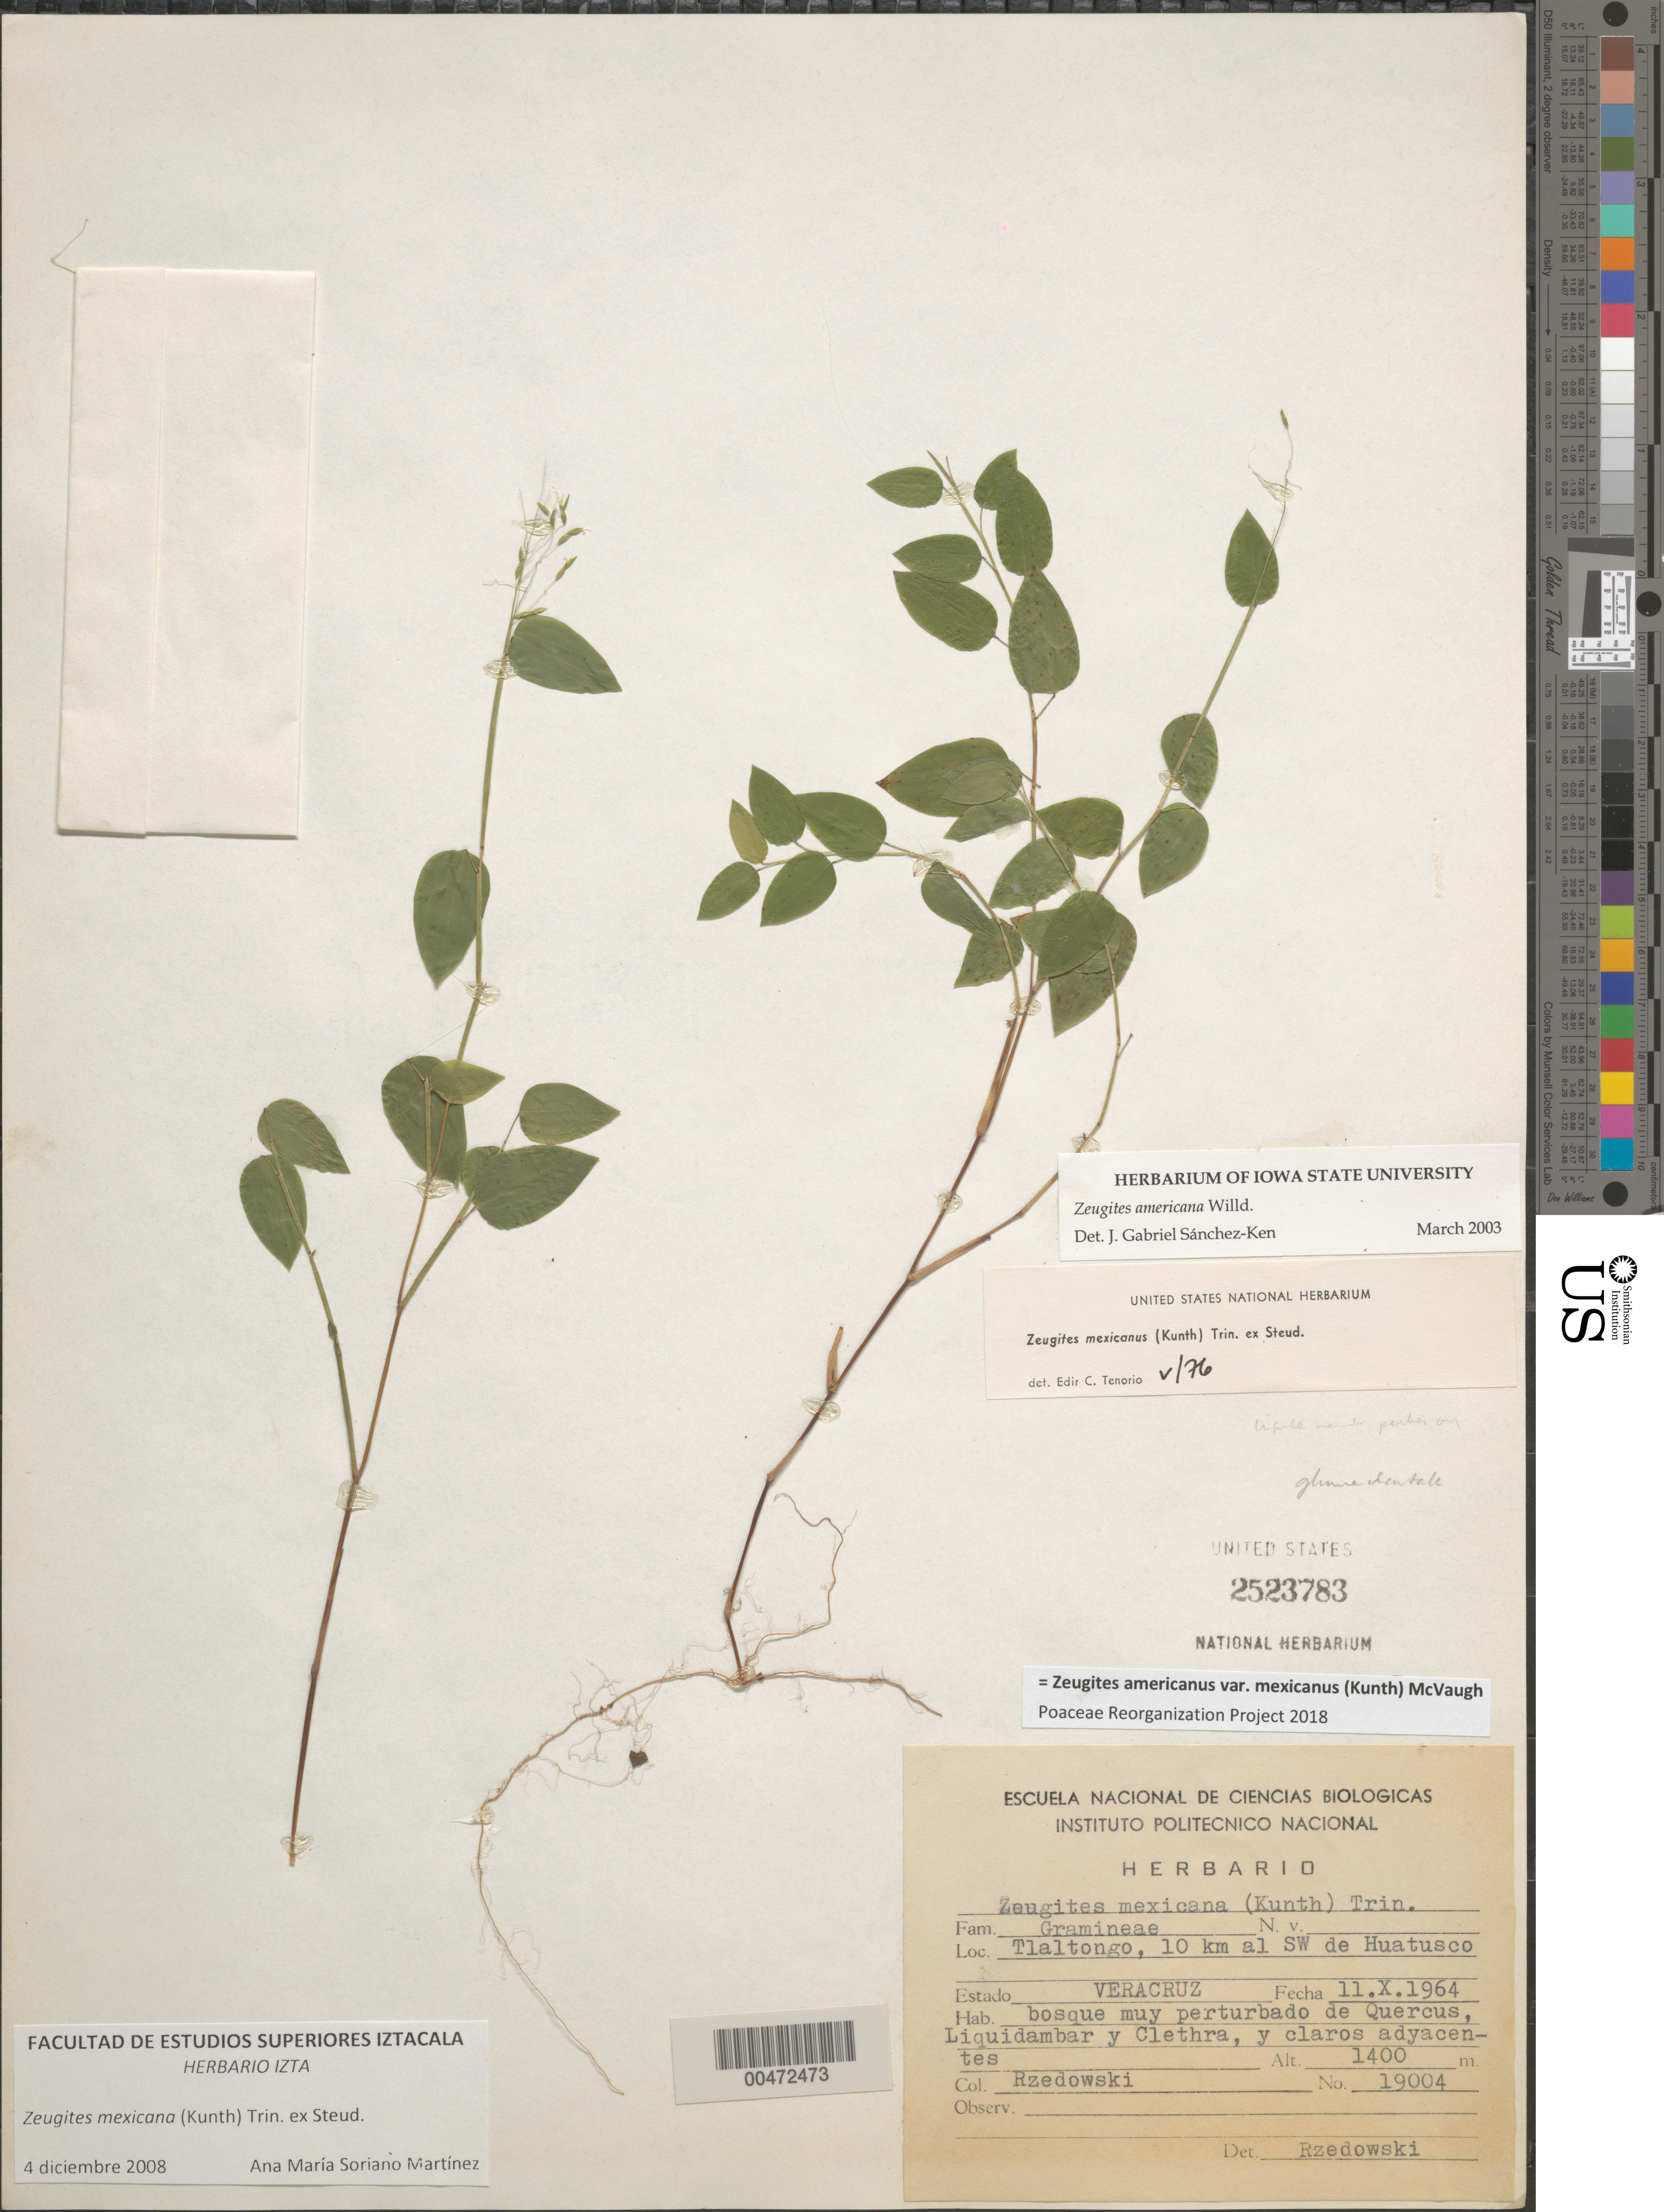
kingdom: Plantae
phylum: Tracheophyta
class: Liliopsida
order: Poales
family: Poaceae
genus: Zeugites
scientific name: Zeugites americanus var. mexicanus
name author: (Kunth) McVaugh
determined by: Poaceae Reorganization Project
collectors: J. Rzedowski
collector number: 19004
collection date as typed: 11 Oct 1964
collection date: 1964-10-11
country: Mexico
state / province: Veracruz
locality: Tlaltongo, 10 km SW of Huatusco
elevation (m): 1400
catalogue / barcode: US 2523783